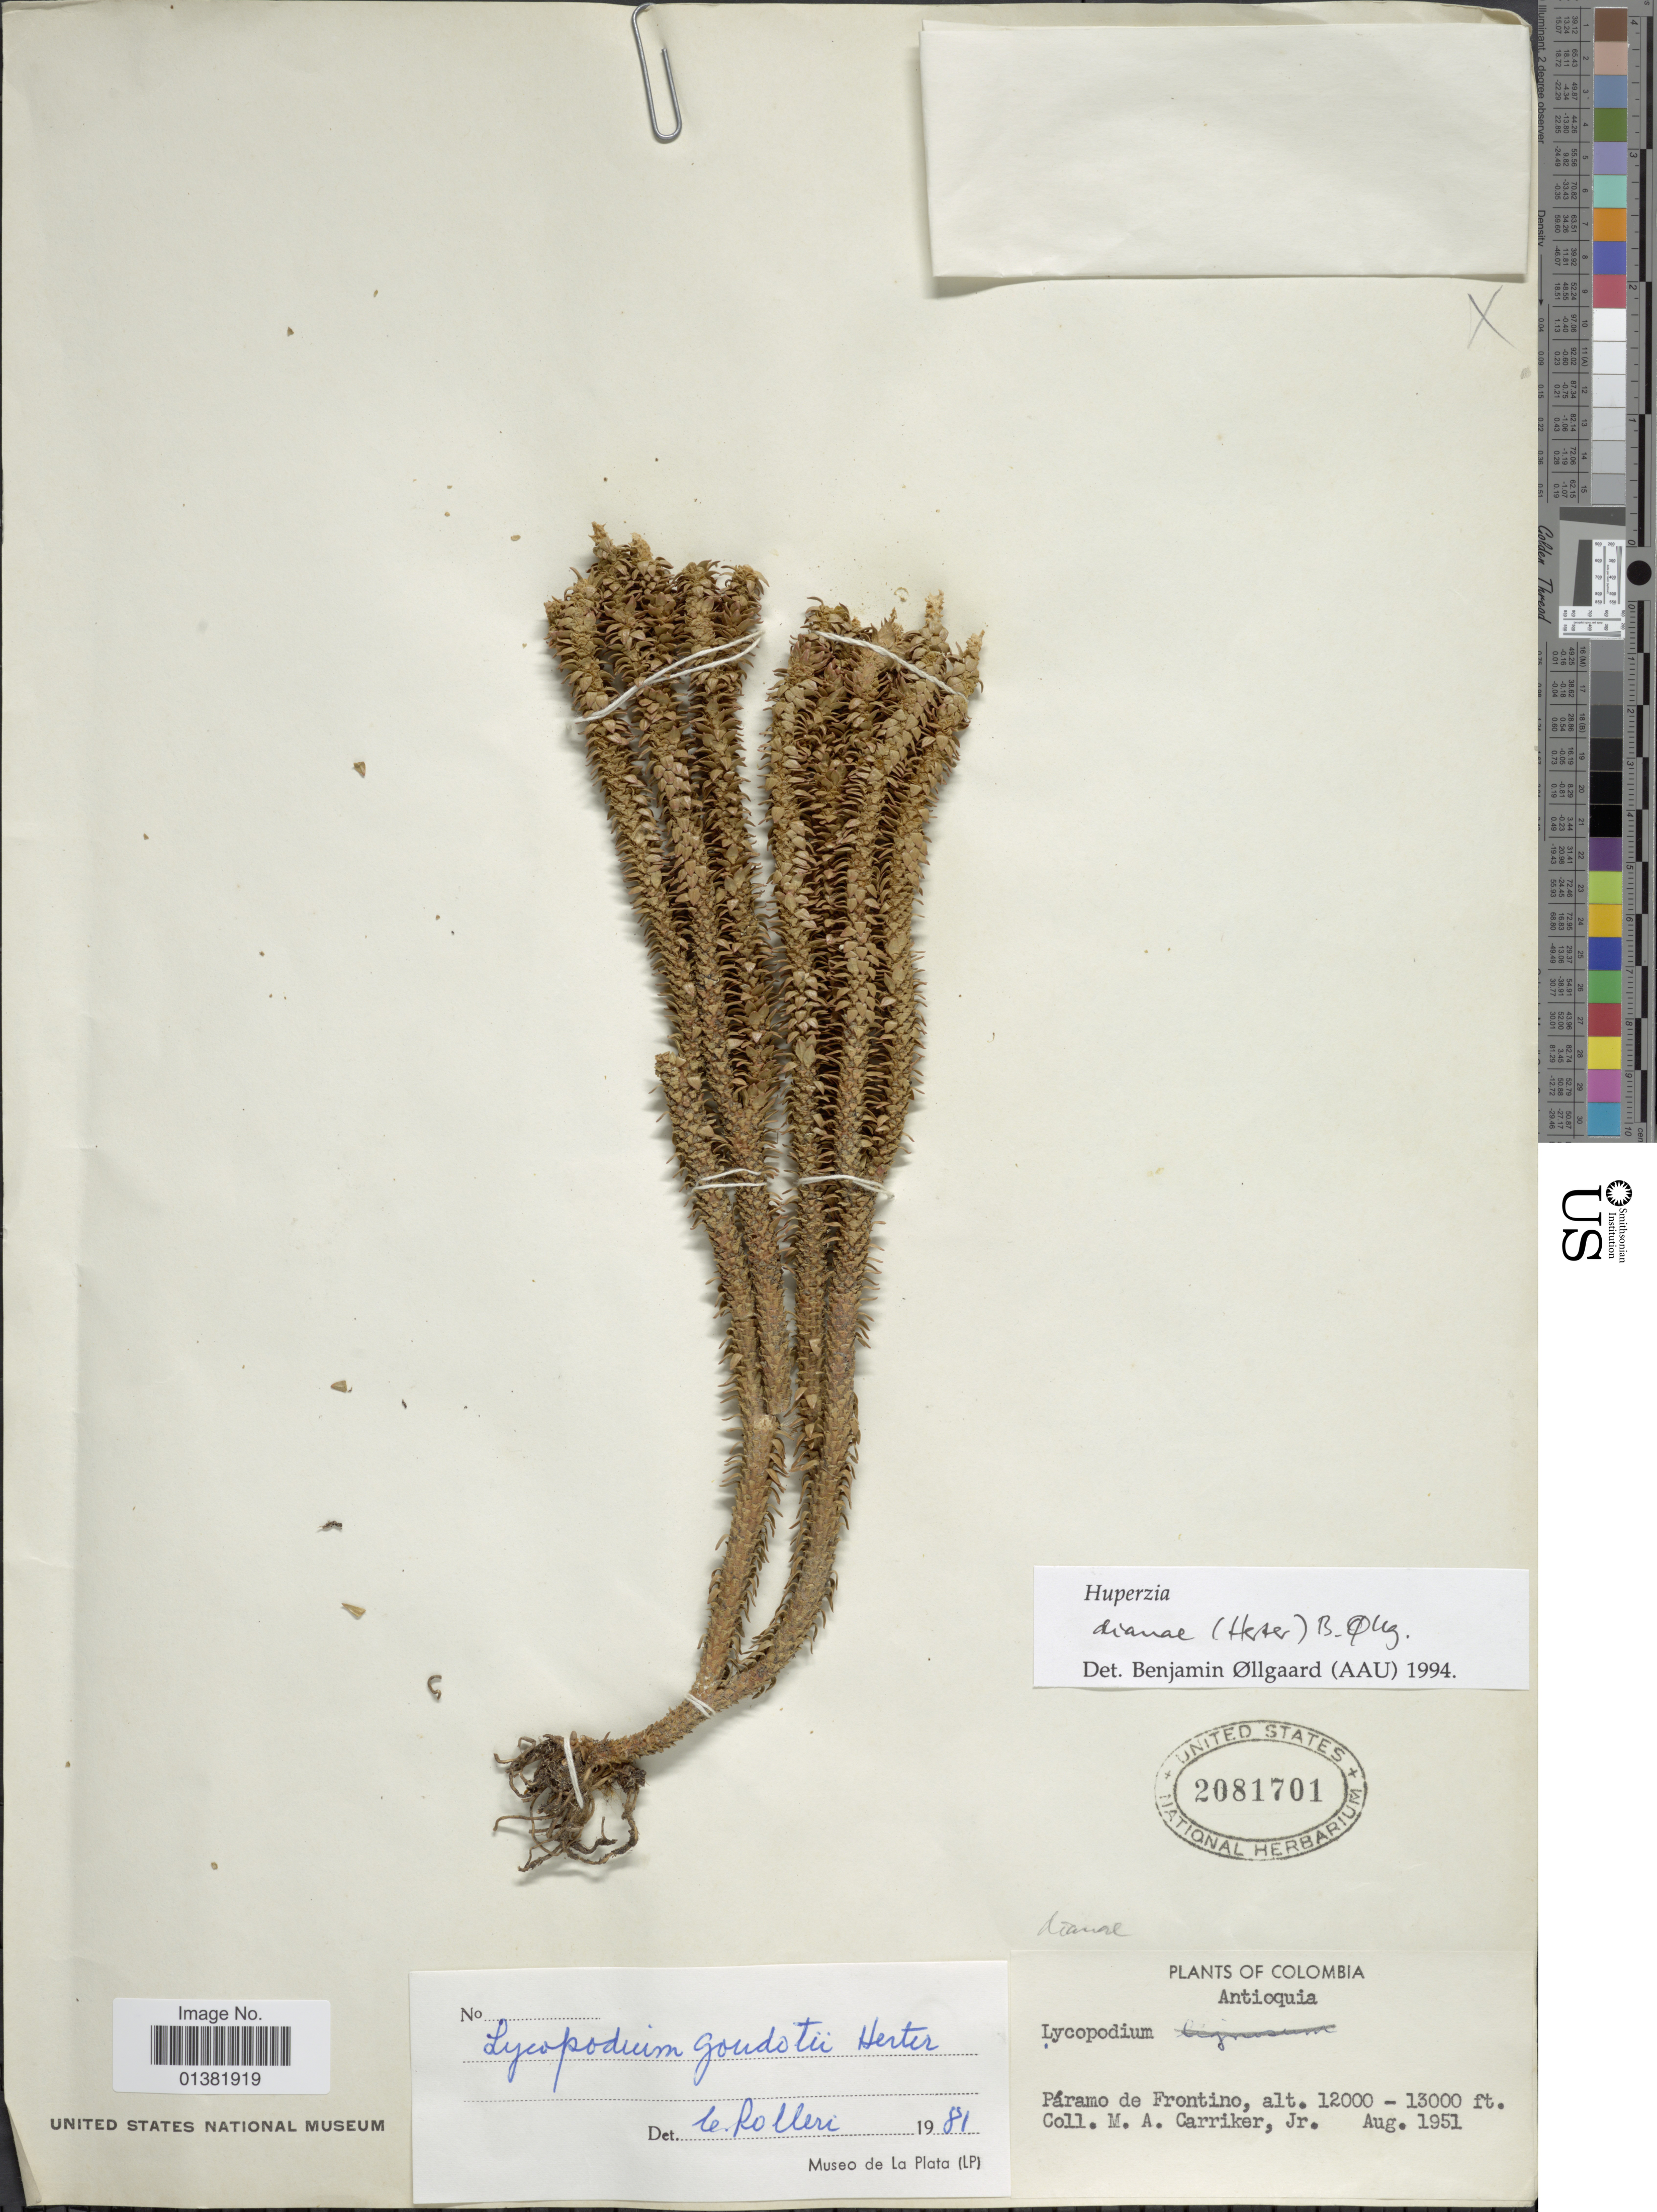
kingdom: Plantae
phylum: Tracheophyta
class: Lycopodiopsida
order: Lycopodiales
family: Lycopodiaceae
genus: Phlegmariurus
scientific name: Phlegmariurus dianae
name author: (Herter) B. Øllg.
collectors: M. A. Carriker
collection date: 1951-08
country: Colombia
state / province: Antioquia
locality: Páramo de Frontino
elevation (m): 3658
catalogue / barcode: US 2081701